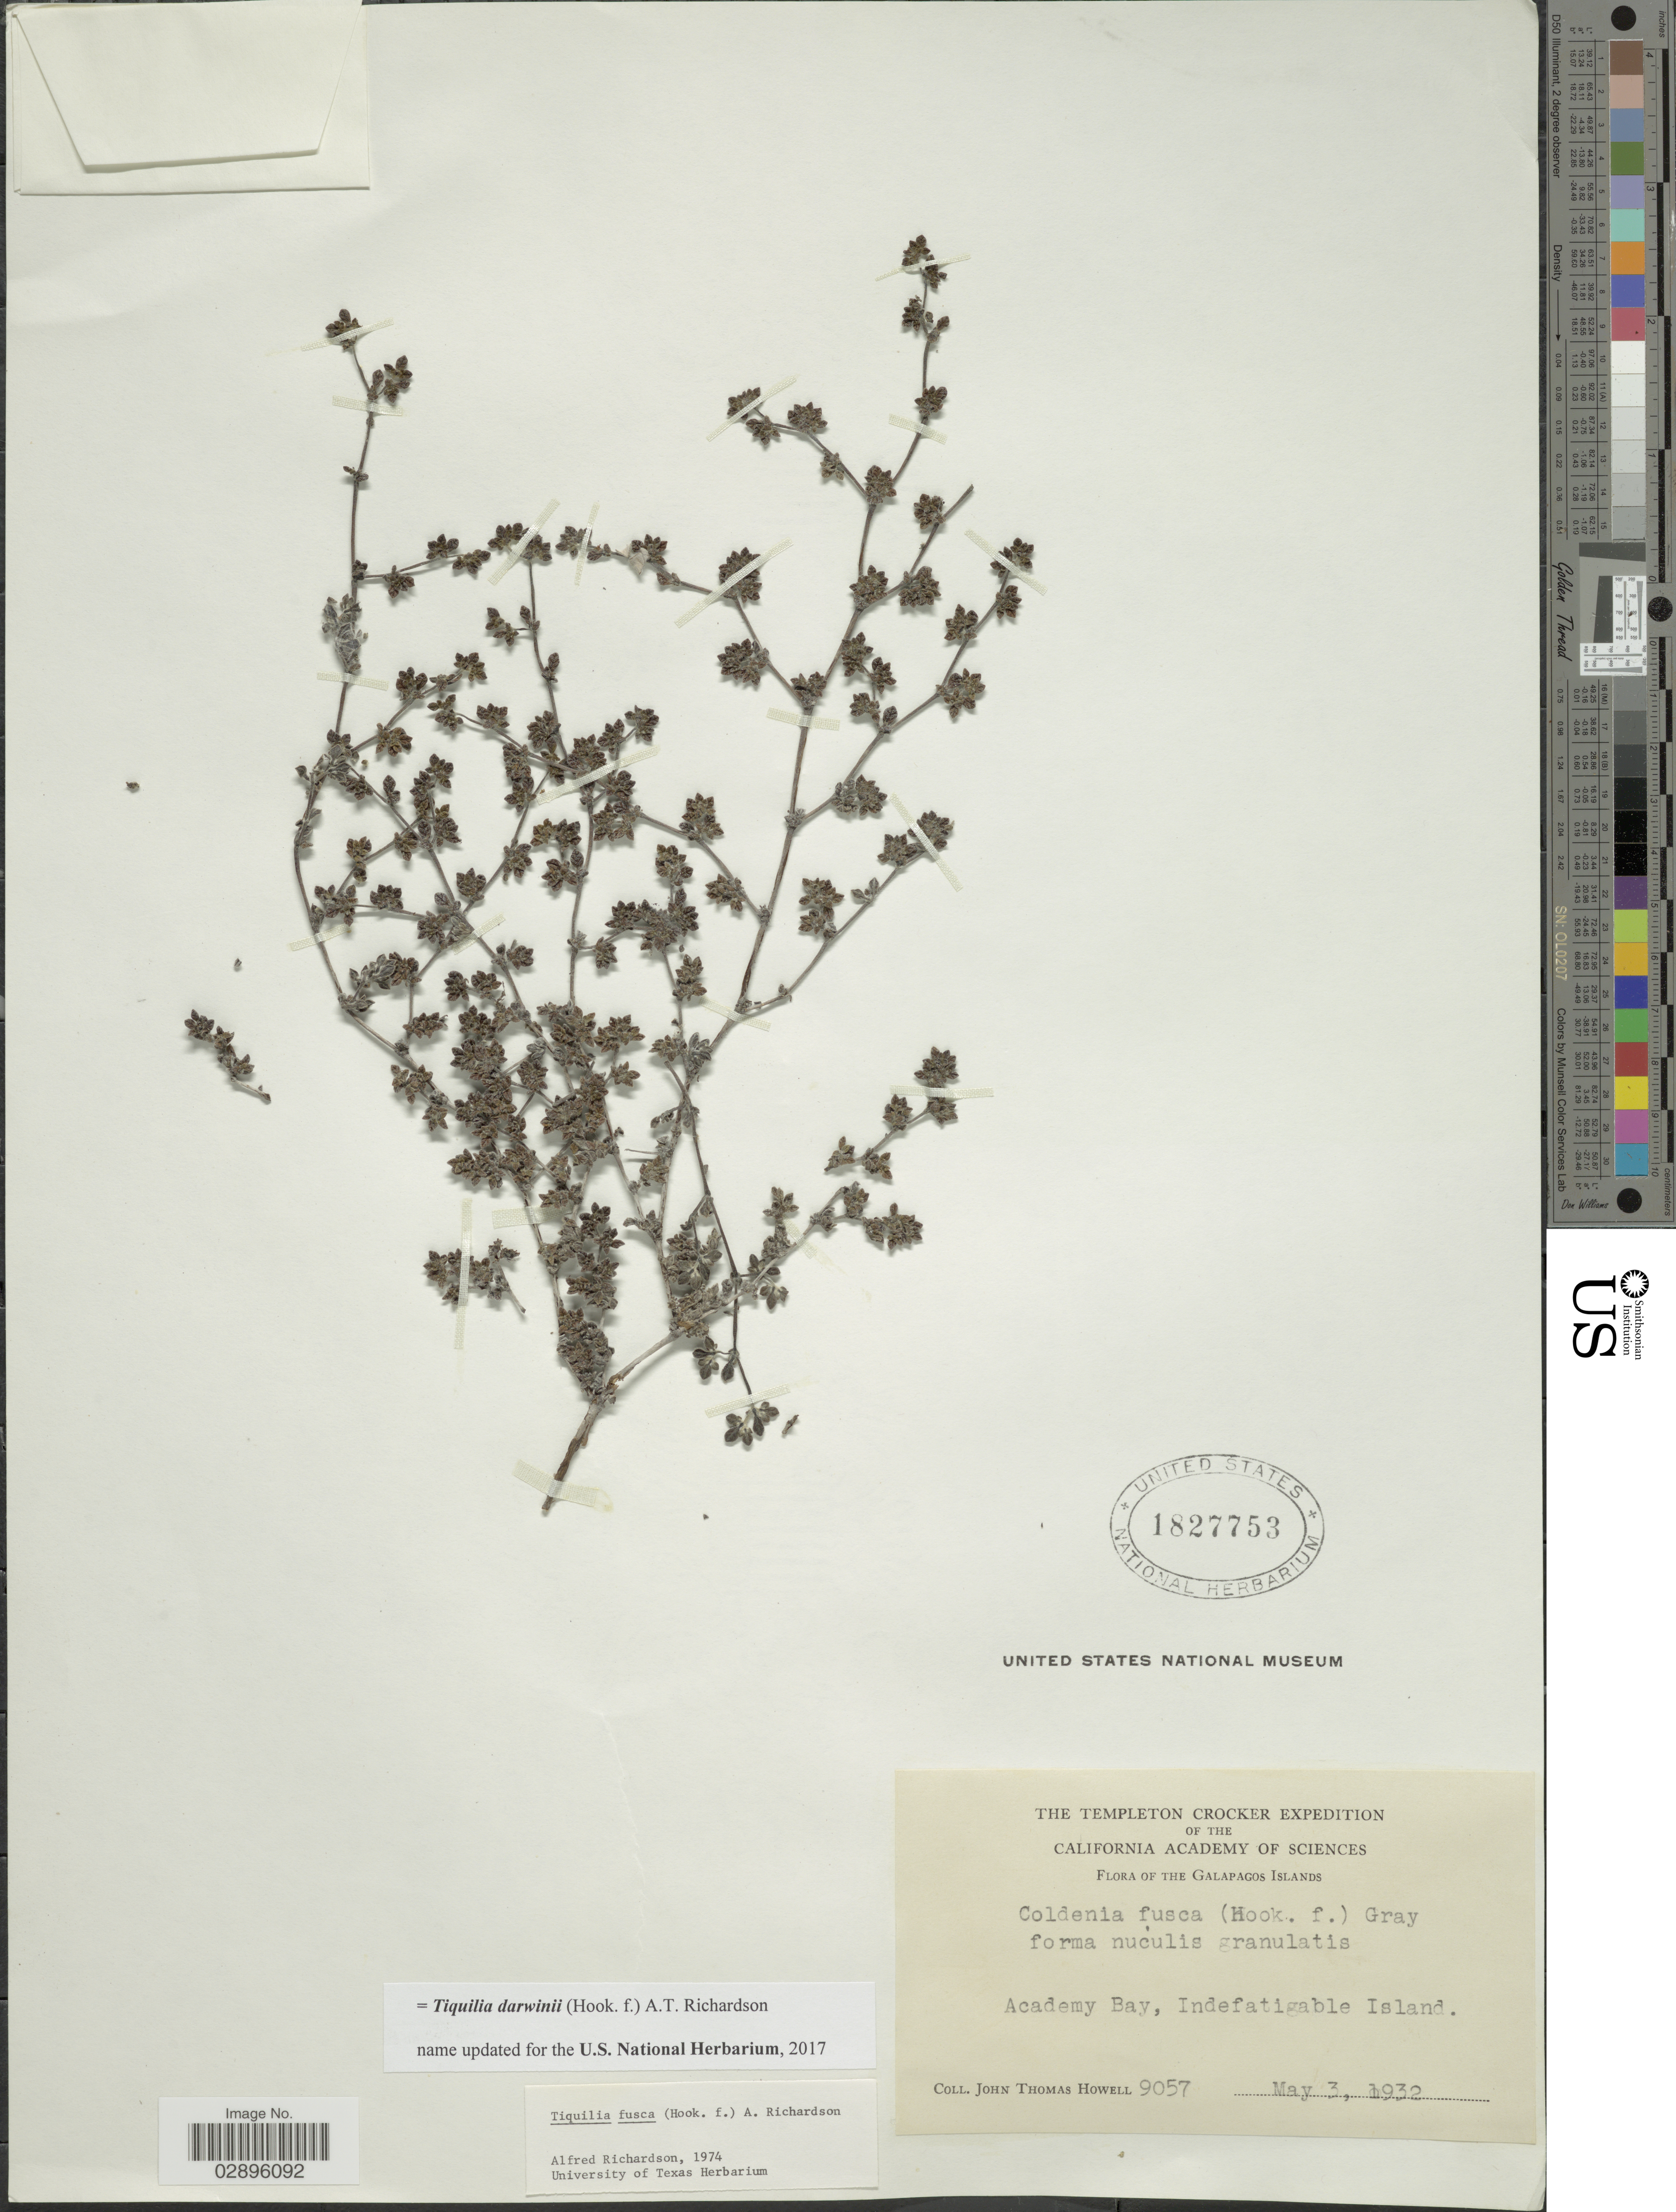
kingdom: Plantae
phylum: Tracheophyta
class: Magnoliopsida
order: Boraginales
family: Ehretiaceae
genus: Tiquilia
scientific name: Tiquilia darwinii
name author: (Hook. f.) A.T. Richardson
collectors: J. T. Howell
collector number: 9057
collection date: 1932-05-03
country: Ecuador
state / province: Colón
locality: The Galapagos Islands. Academy Bay, Indefatigable Island.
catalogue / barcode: US 1827753